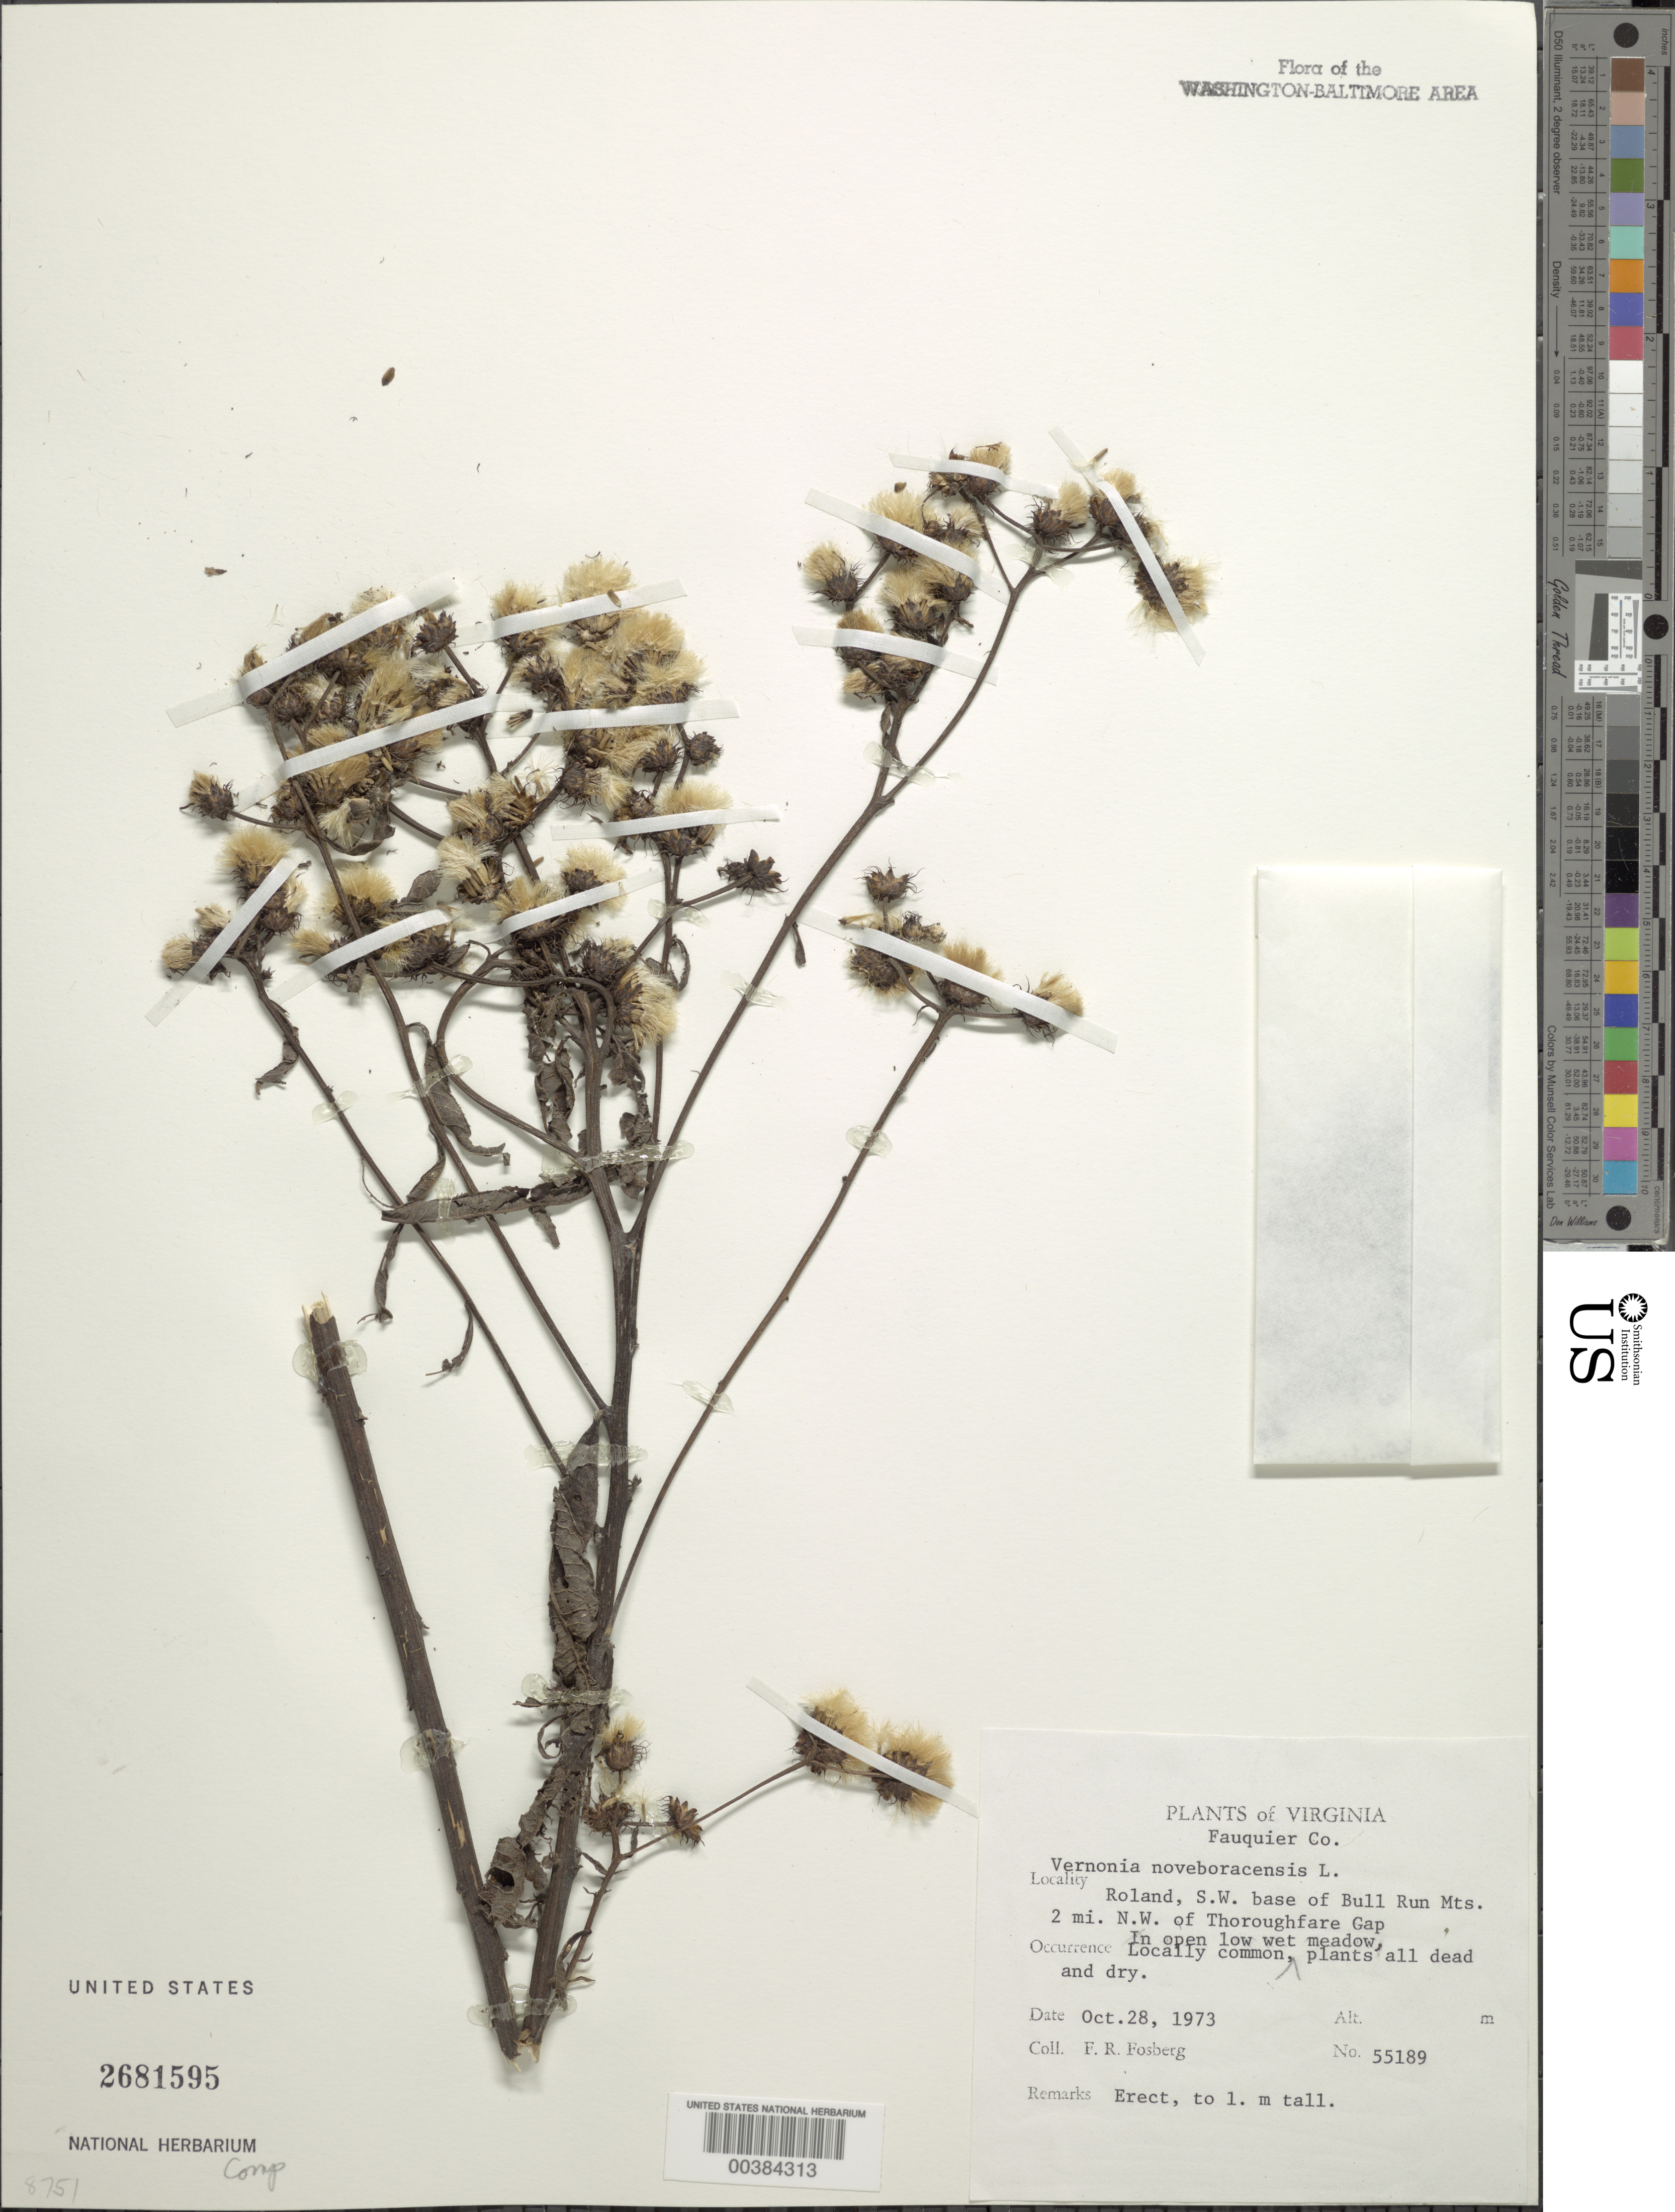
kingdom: Plantae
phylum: Tracheophyta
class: Magnoliopsida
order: Asterales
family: Asteraceae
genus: Vernonia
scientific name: Vernonia noveboracensis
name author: (L.) Michx.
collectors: F. R. Fosberg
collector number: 55189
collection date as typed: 28 Oct 1973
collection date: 1973-10-28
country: United States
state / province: Virginia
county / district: Fauquier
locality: NW of Thoroughfare Gap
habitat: In open low wet meadow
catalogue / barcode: US 2681595